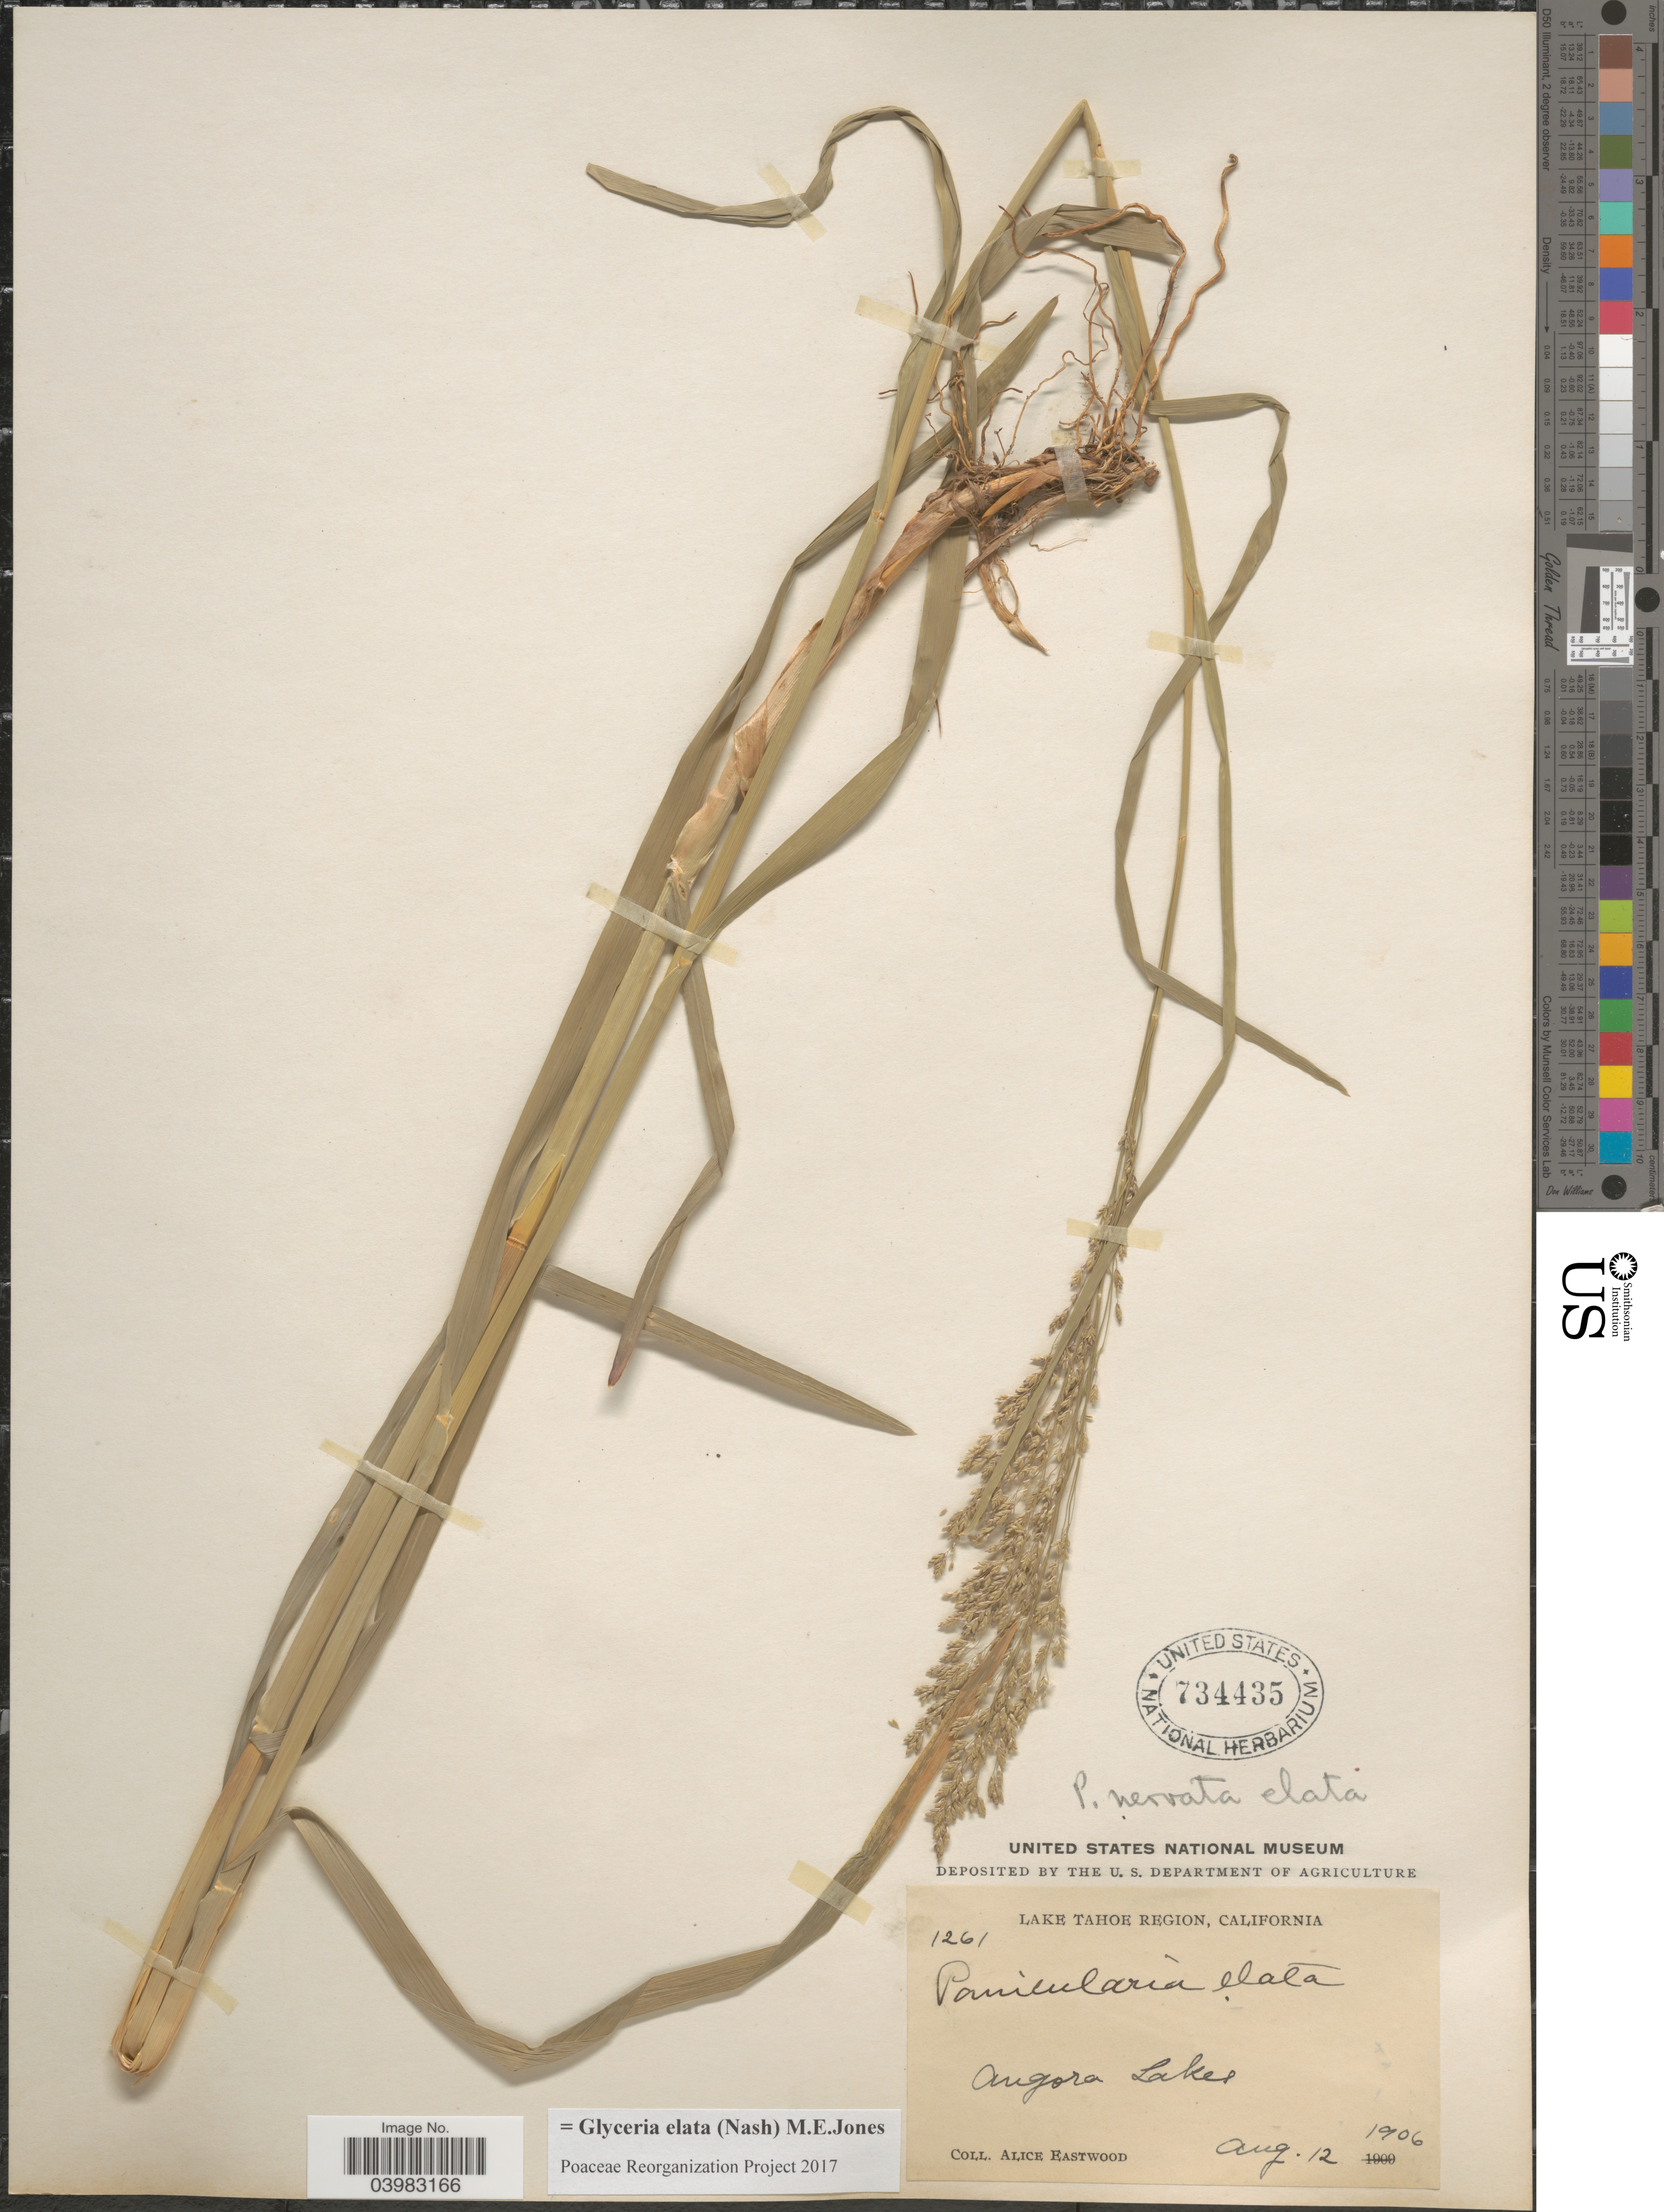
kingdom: Plantae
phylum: Tracheophyta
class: Liliopsida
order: Poales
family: Poaceae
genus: Glyceria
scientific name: Glyceria elata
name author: (Nash) M.E. Jones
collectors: A. Eastwood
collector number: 1261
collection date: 1906-08-12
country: United States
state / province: California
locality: Lake Tahoe Region. Angora Lakes.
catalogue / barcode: US 734435